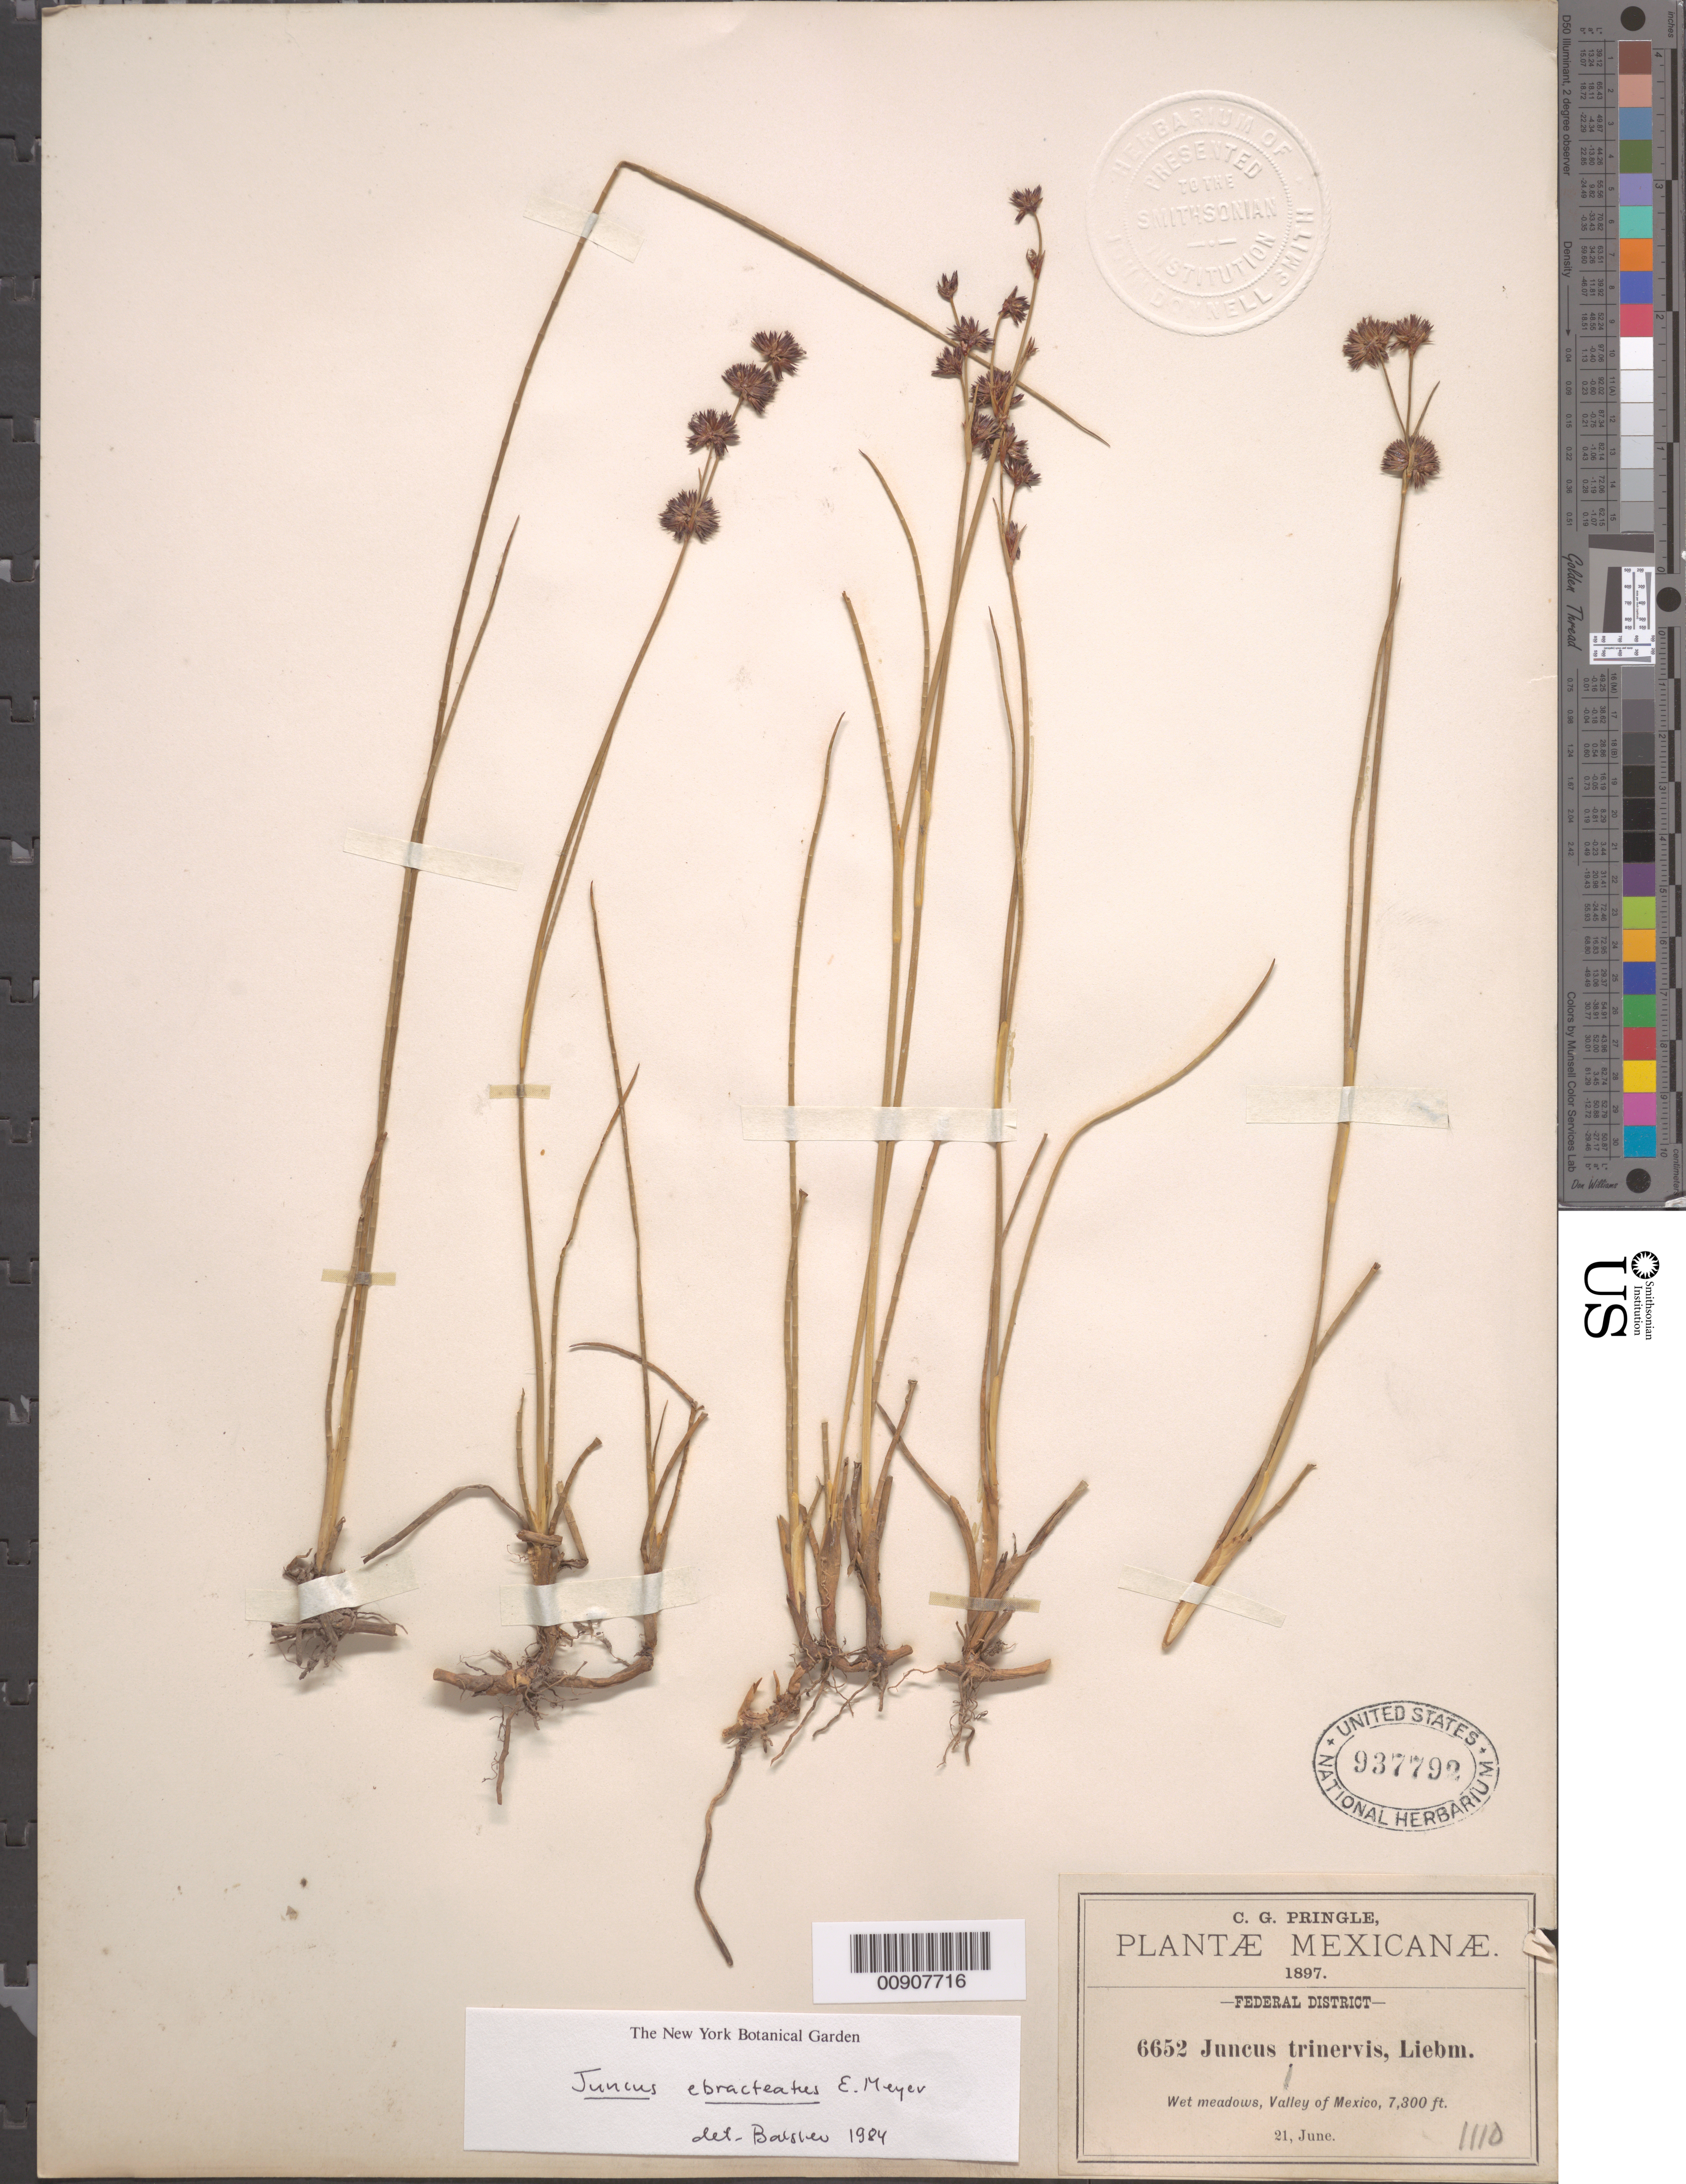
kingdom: Plantae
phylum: Tracheophyta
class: Liliopsida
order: Poales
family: Juncaceae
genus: Juncus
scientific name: Juncus ebracteatus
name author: E. Mey.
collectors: C. G. Pringle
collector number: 6652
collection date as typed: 21 Jun 1897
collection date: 1897-06-21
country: Mexico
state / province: Distrito Federal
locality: Valley of Mexico. Federal District.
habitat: Wet meadows.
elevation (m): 2225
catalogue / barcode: US 937792